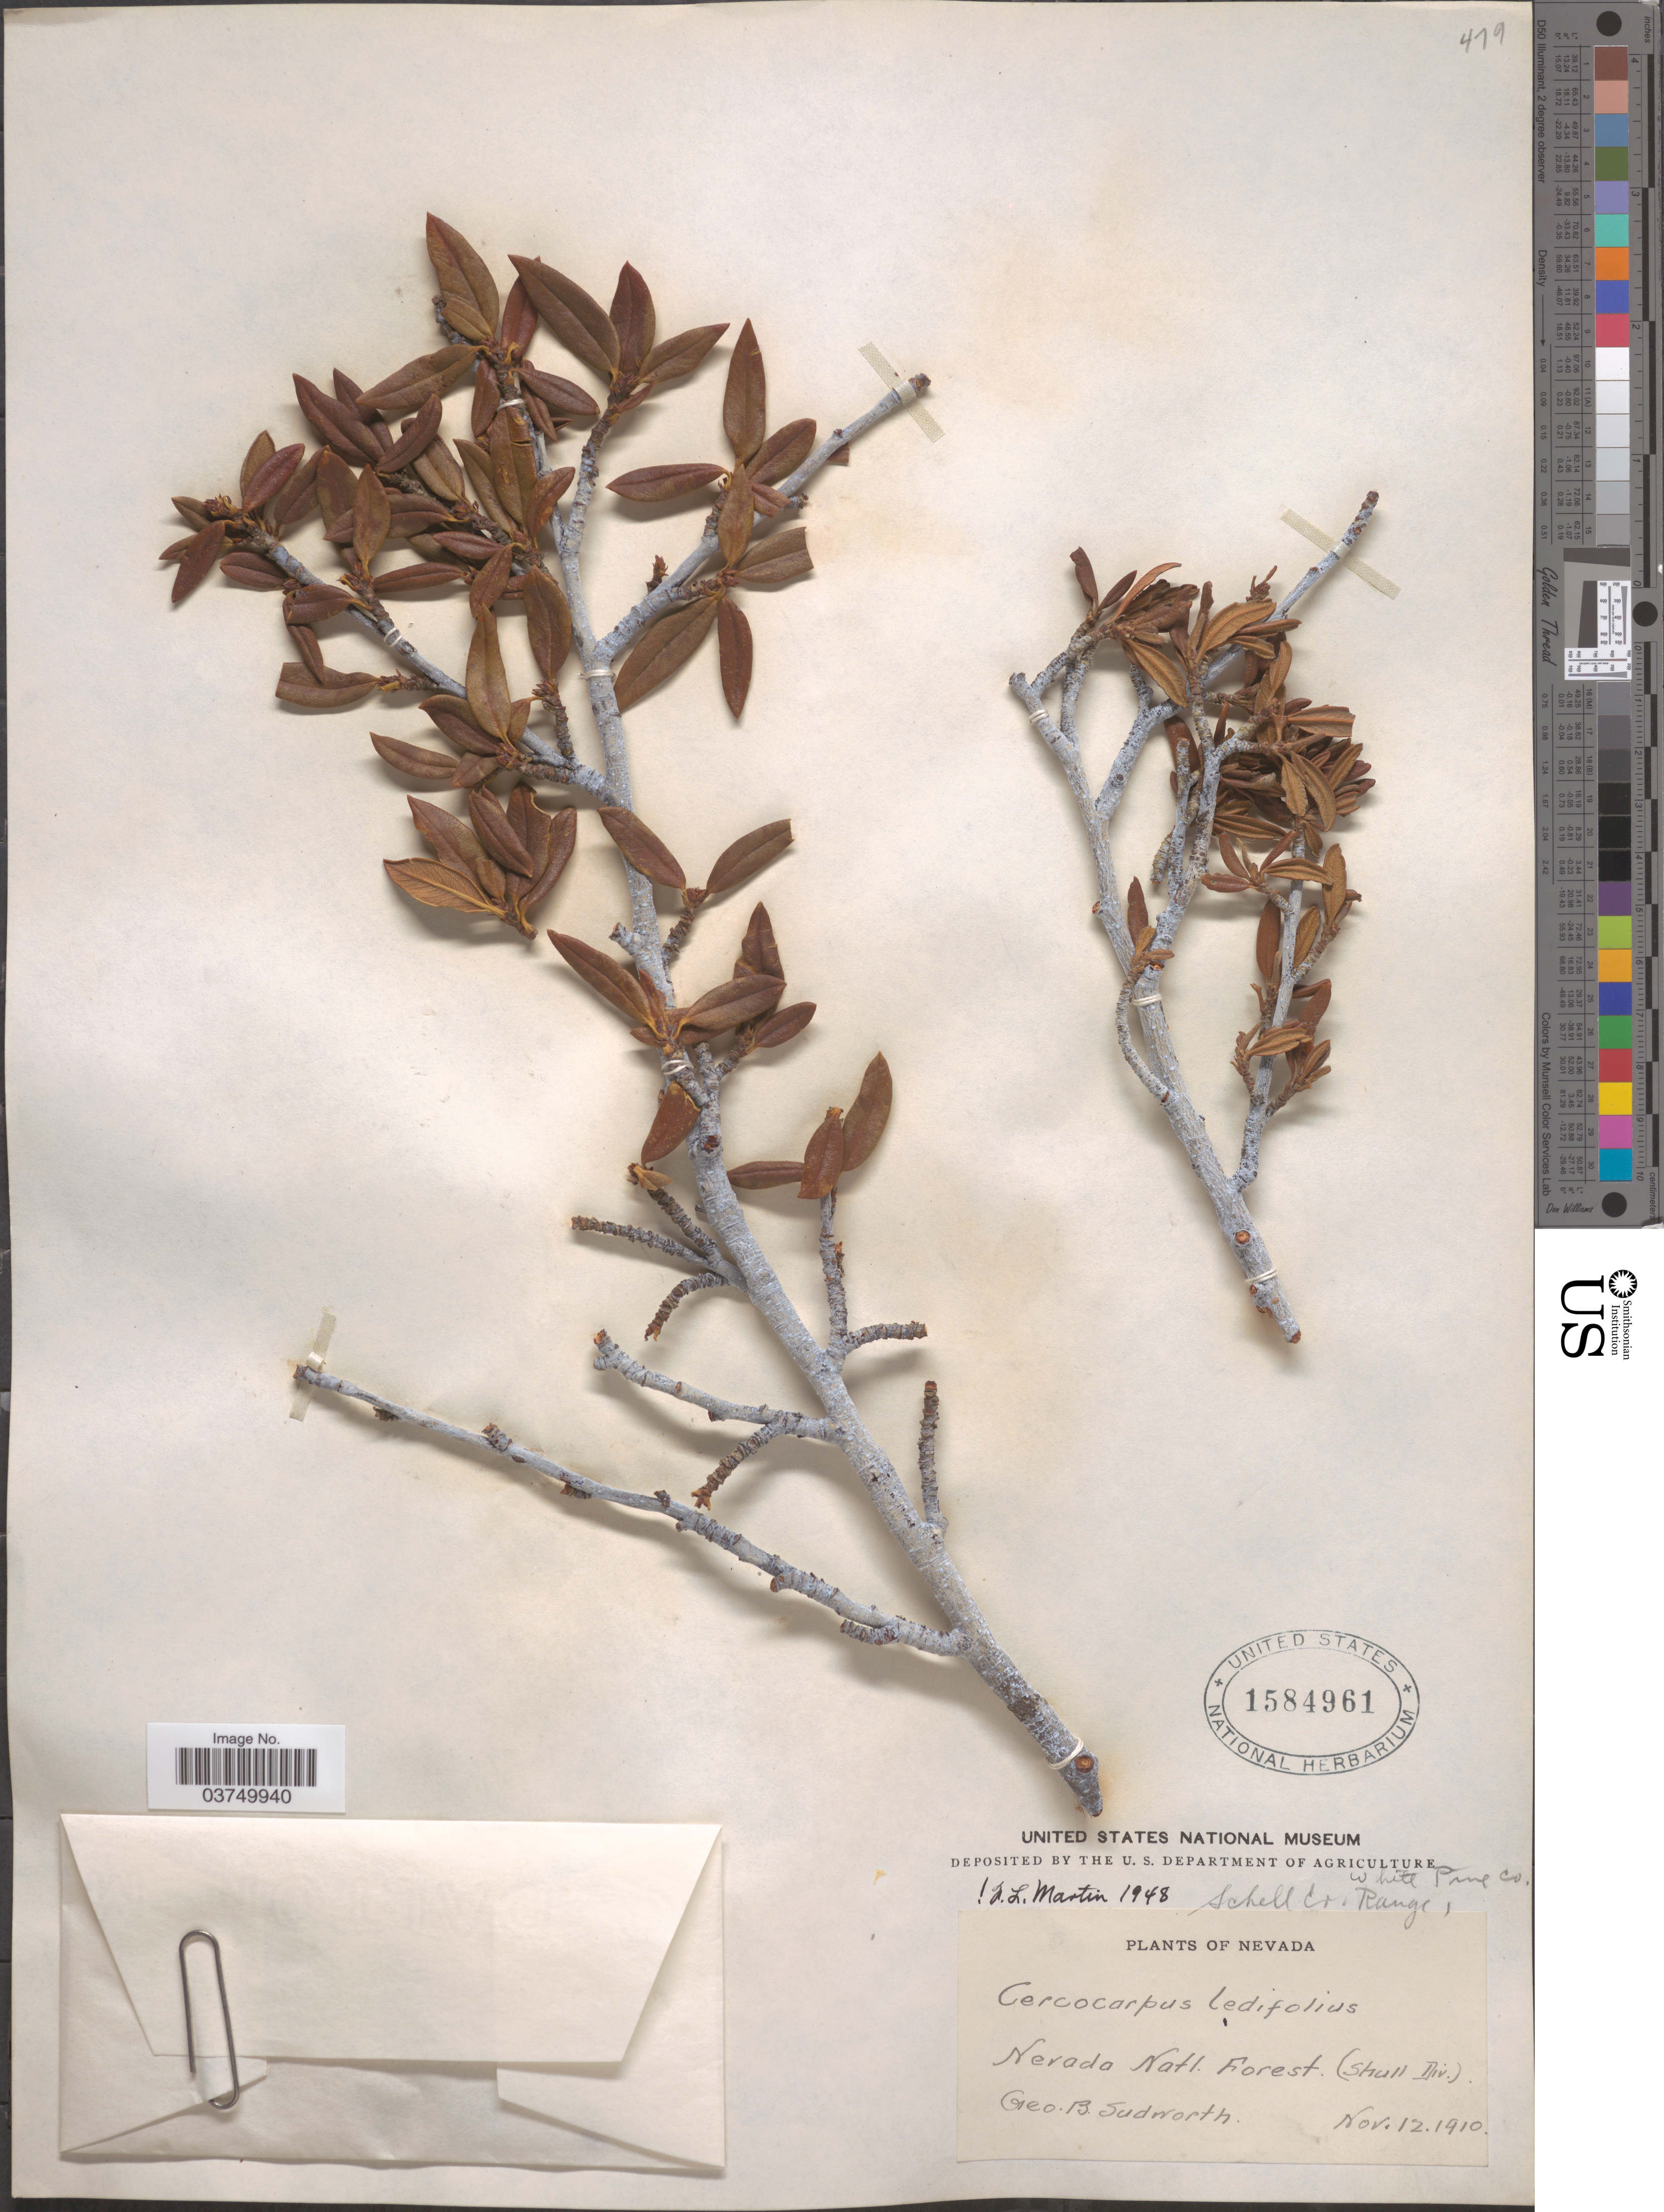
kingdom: Plantae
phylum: Tracheophyta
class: Magnoliopsida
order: Rosales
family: Rosaceae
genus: Cercocarpus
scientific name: Cercocarpus ledifolius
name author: Nutt.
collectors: G. B. Sudworth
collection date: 1910-11-12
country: United States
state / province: Nevada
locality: Nevada Natl. Forest. (Shull Div.). White Pine Co. Schell Cr. Range.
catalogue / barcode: US 1584961